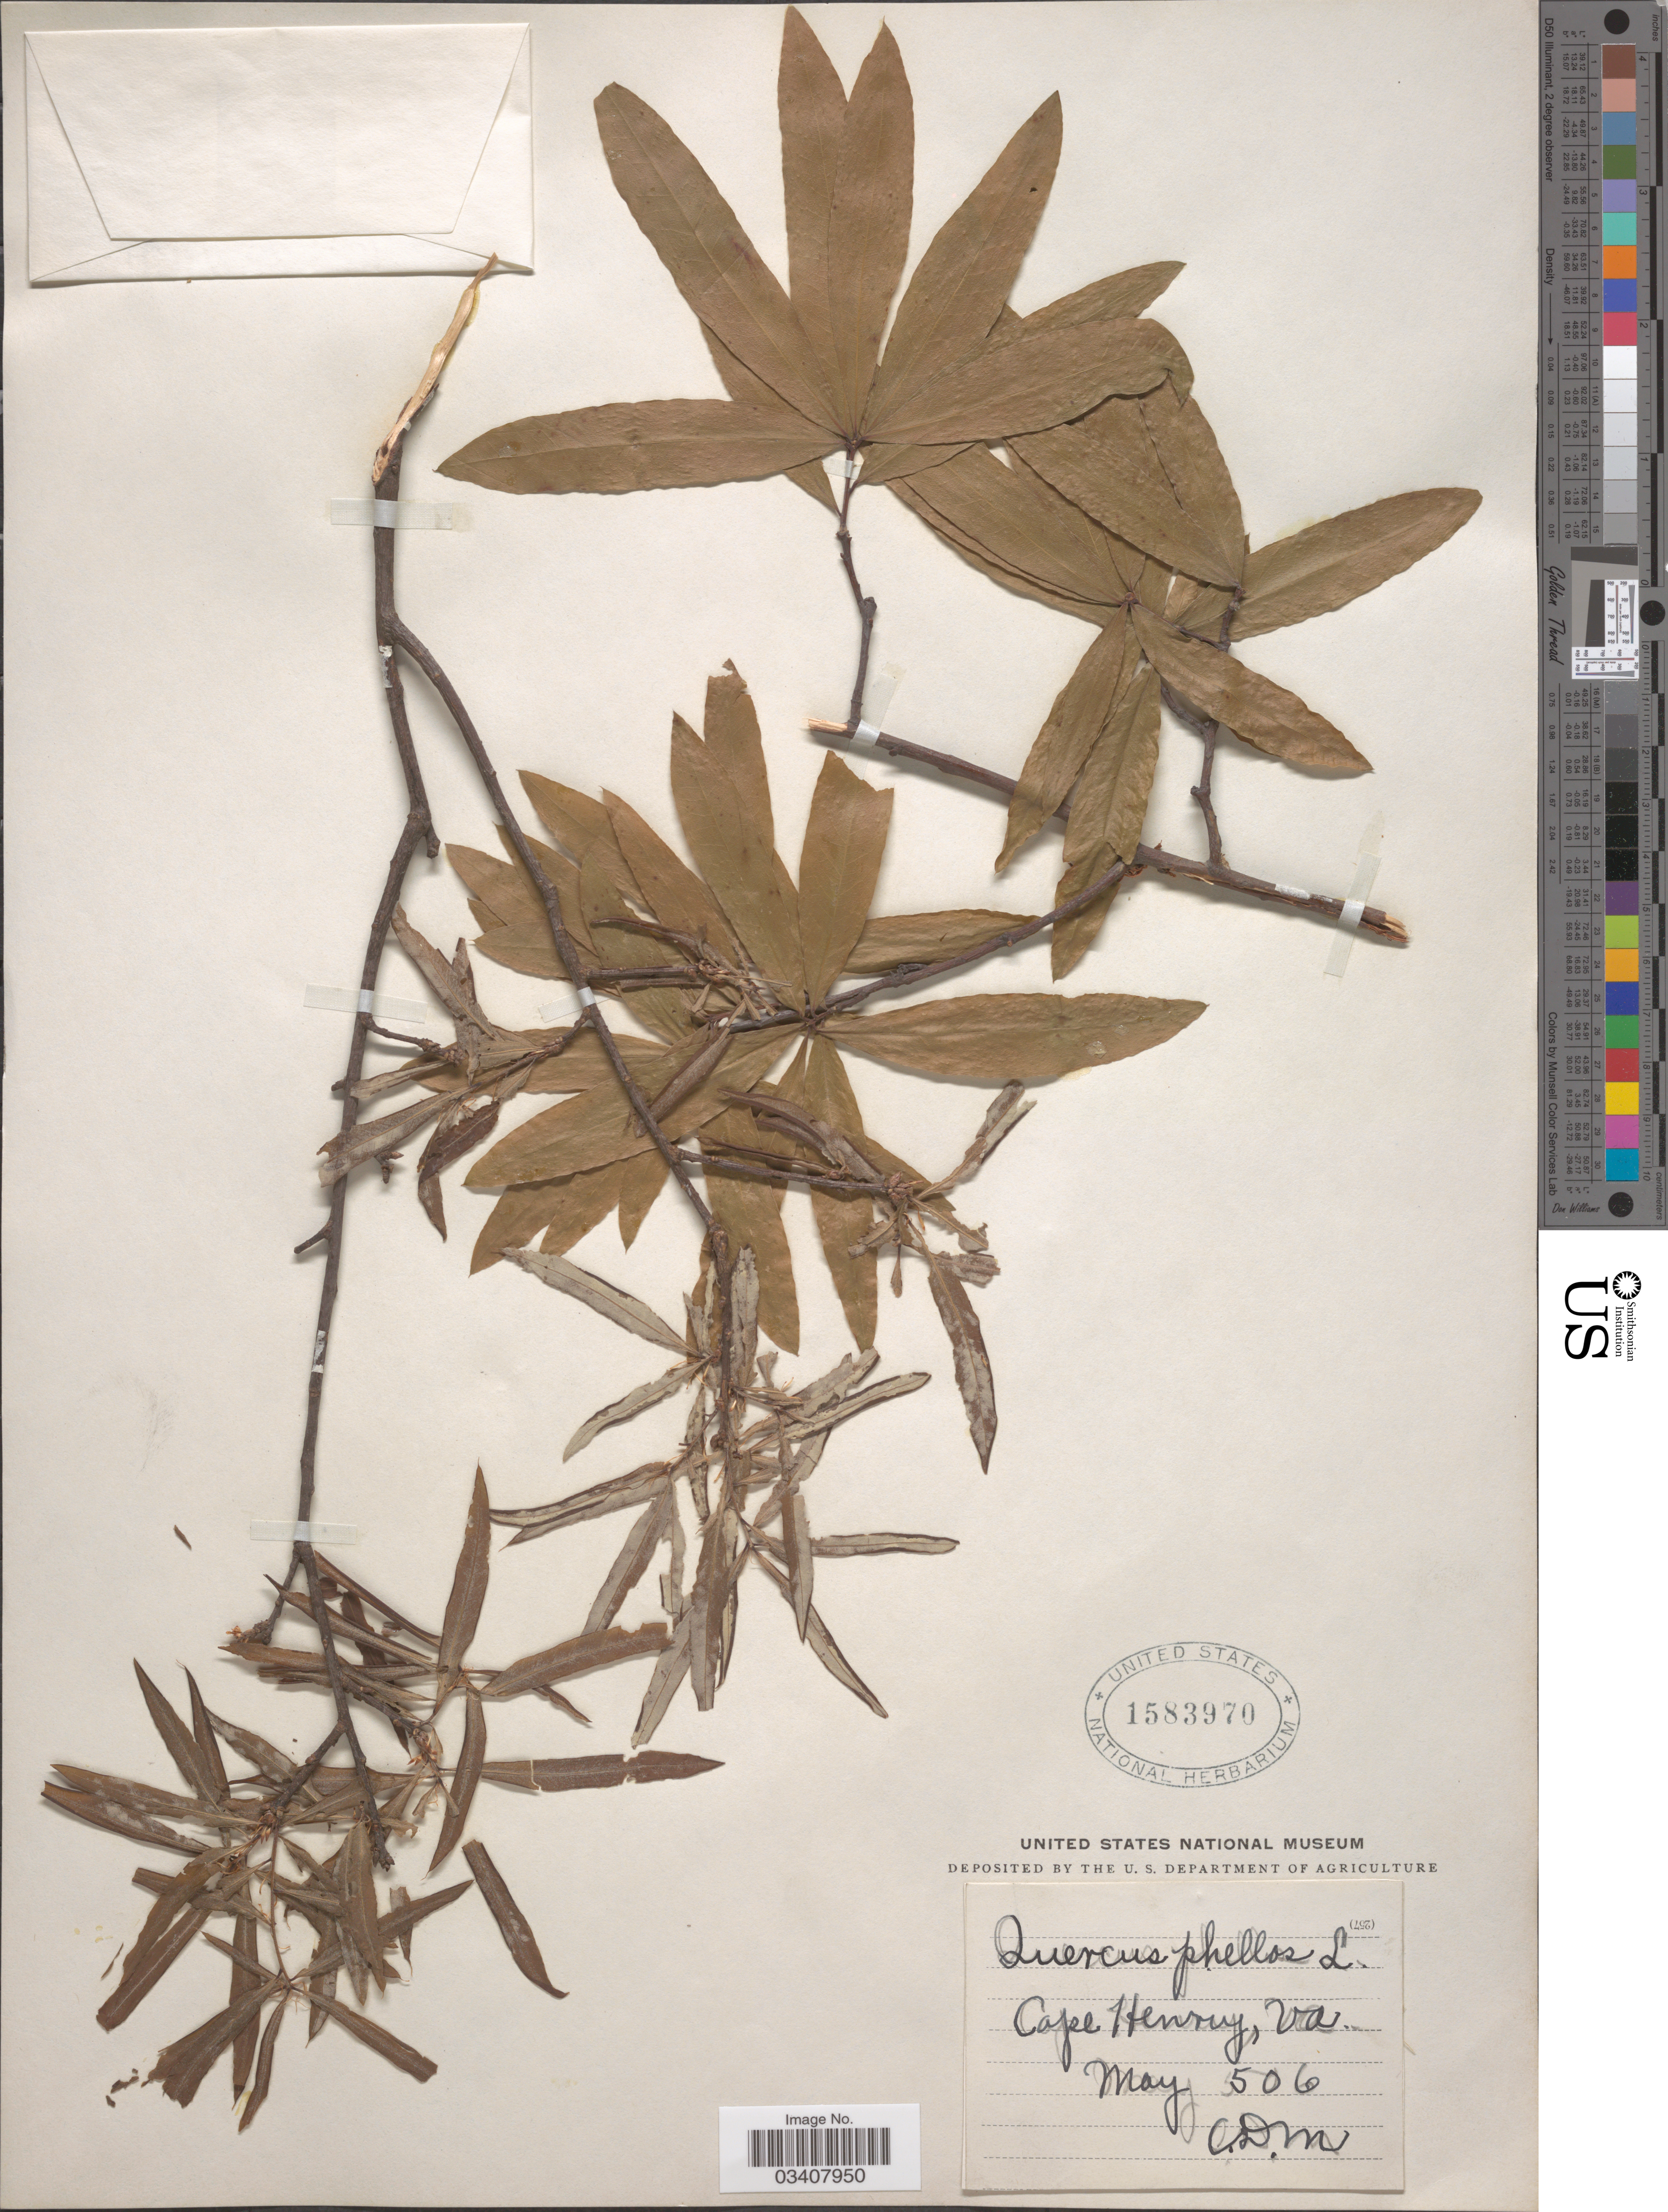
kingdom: Plantae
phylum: Tracheophyta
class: Magnoliopsida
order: Fagales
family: Fagaceae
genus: Quercus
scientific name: Quercus phellos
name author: L.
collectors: C. D. M.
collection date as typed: Transcribed d/m/y: 5/5/6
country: United States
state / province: Virginia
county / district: City of Virginia Beach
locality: Cape Henry.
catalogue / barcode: US 1583970